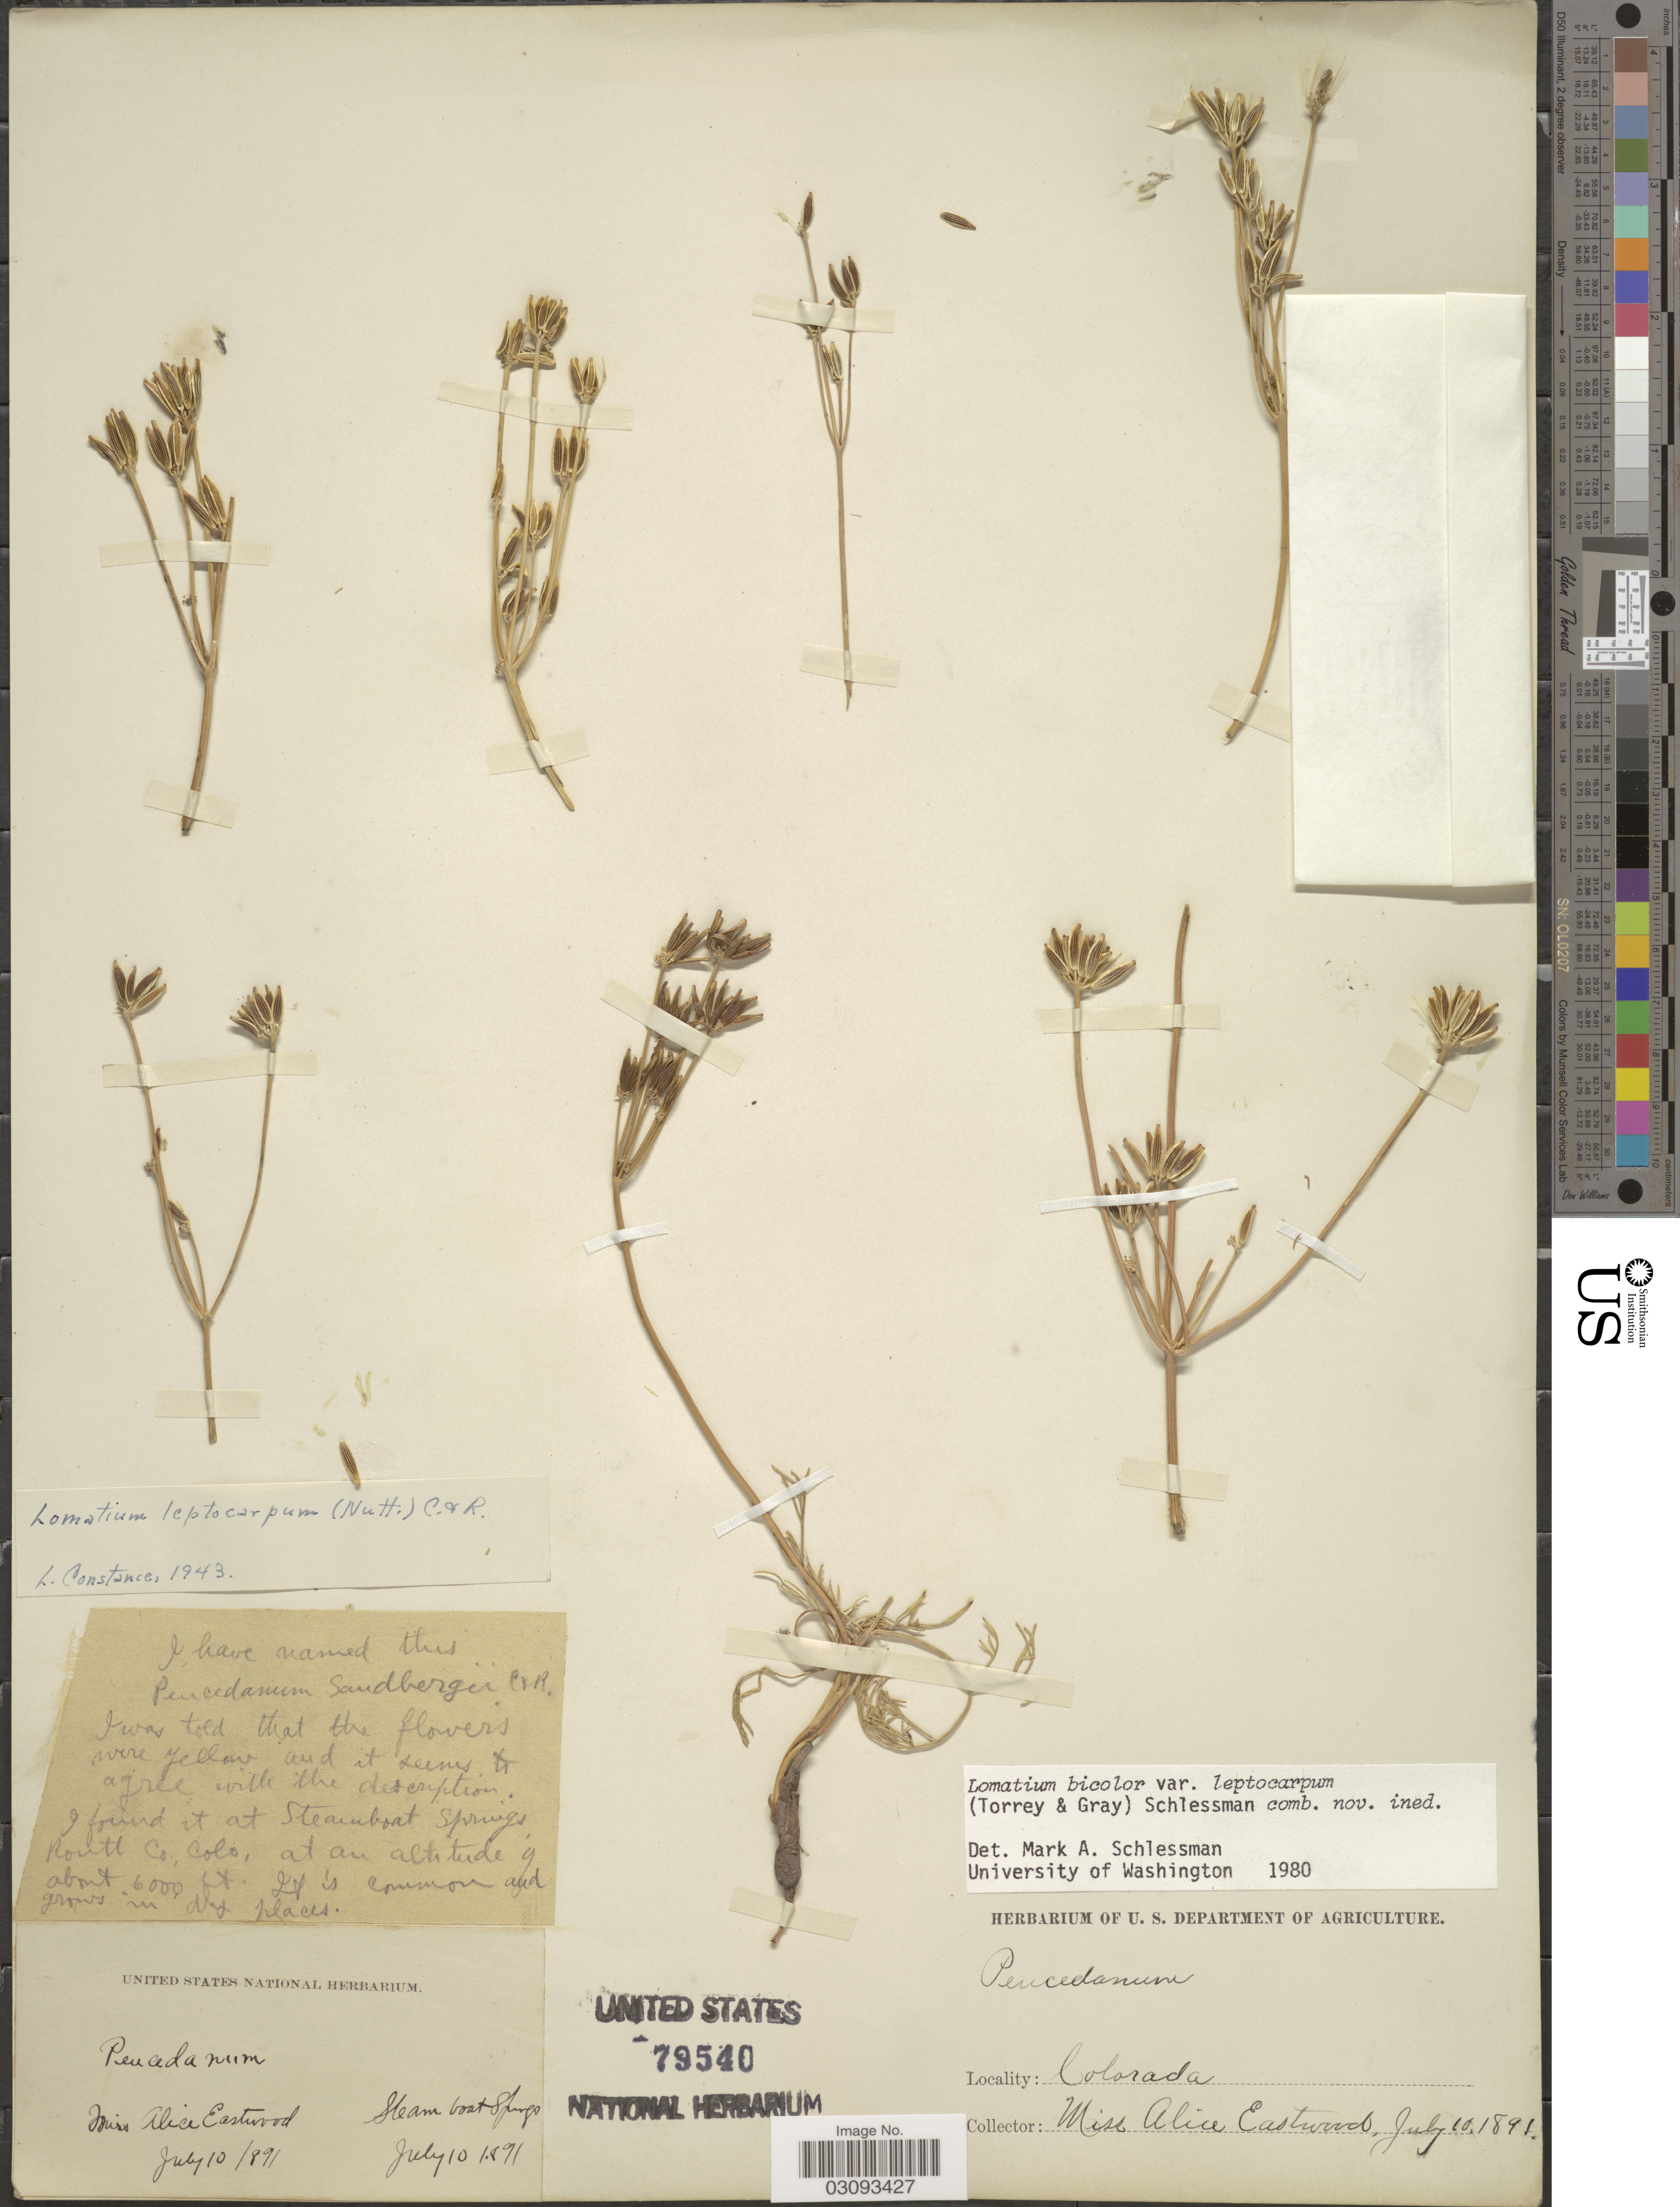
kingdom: Plantae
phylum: Tracheophyta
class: Magnoliopsida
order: Apiales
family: Apiaceae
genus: Lomatium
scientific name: Lomatium bicolor var. leptocarpum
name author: (Torr. & A. Gray) Schlessman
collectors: A. Eastwood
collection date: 1891-07-10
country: United States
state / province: Colorado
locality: Steamboat Springs, Routt Co.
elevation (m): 1829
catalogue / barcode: US 79540